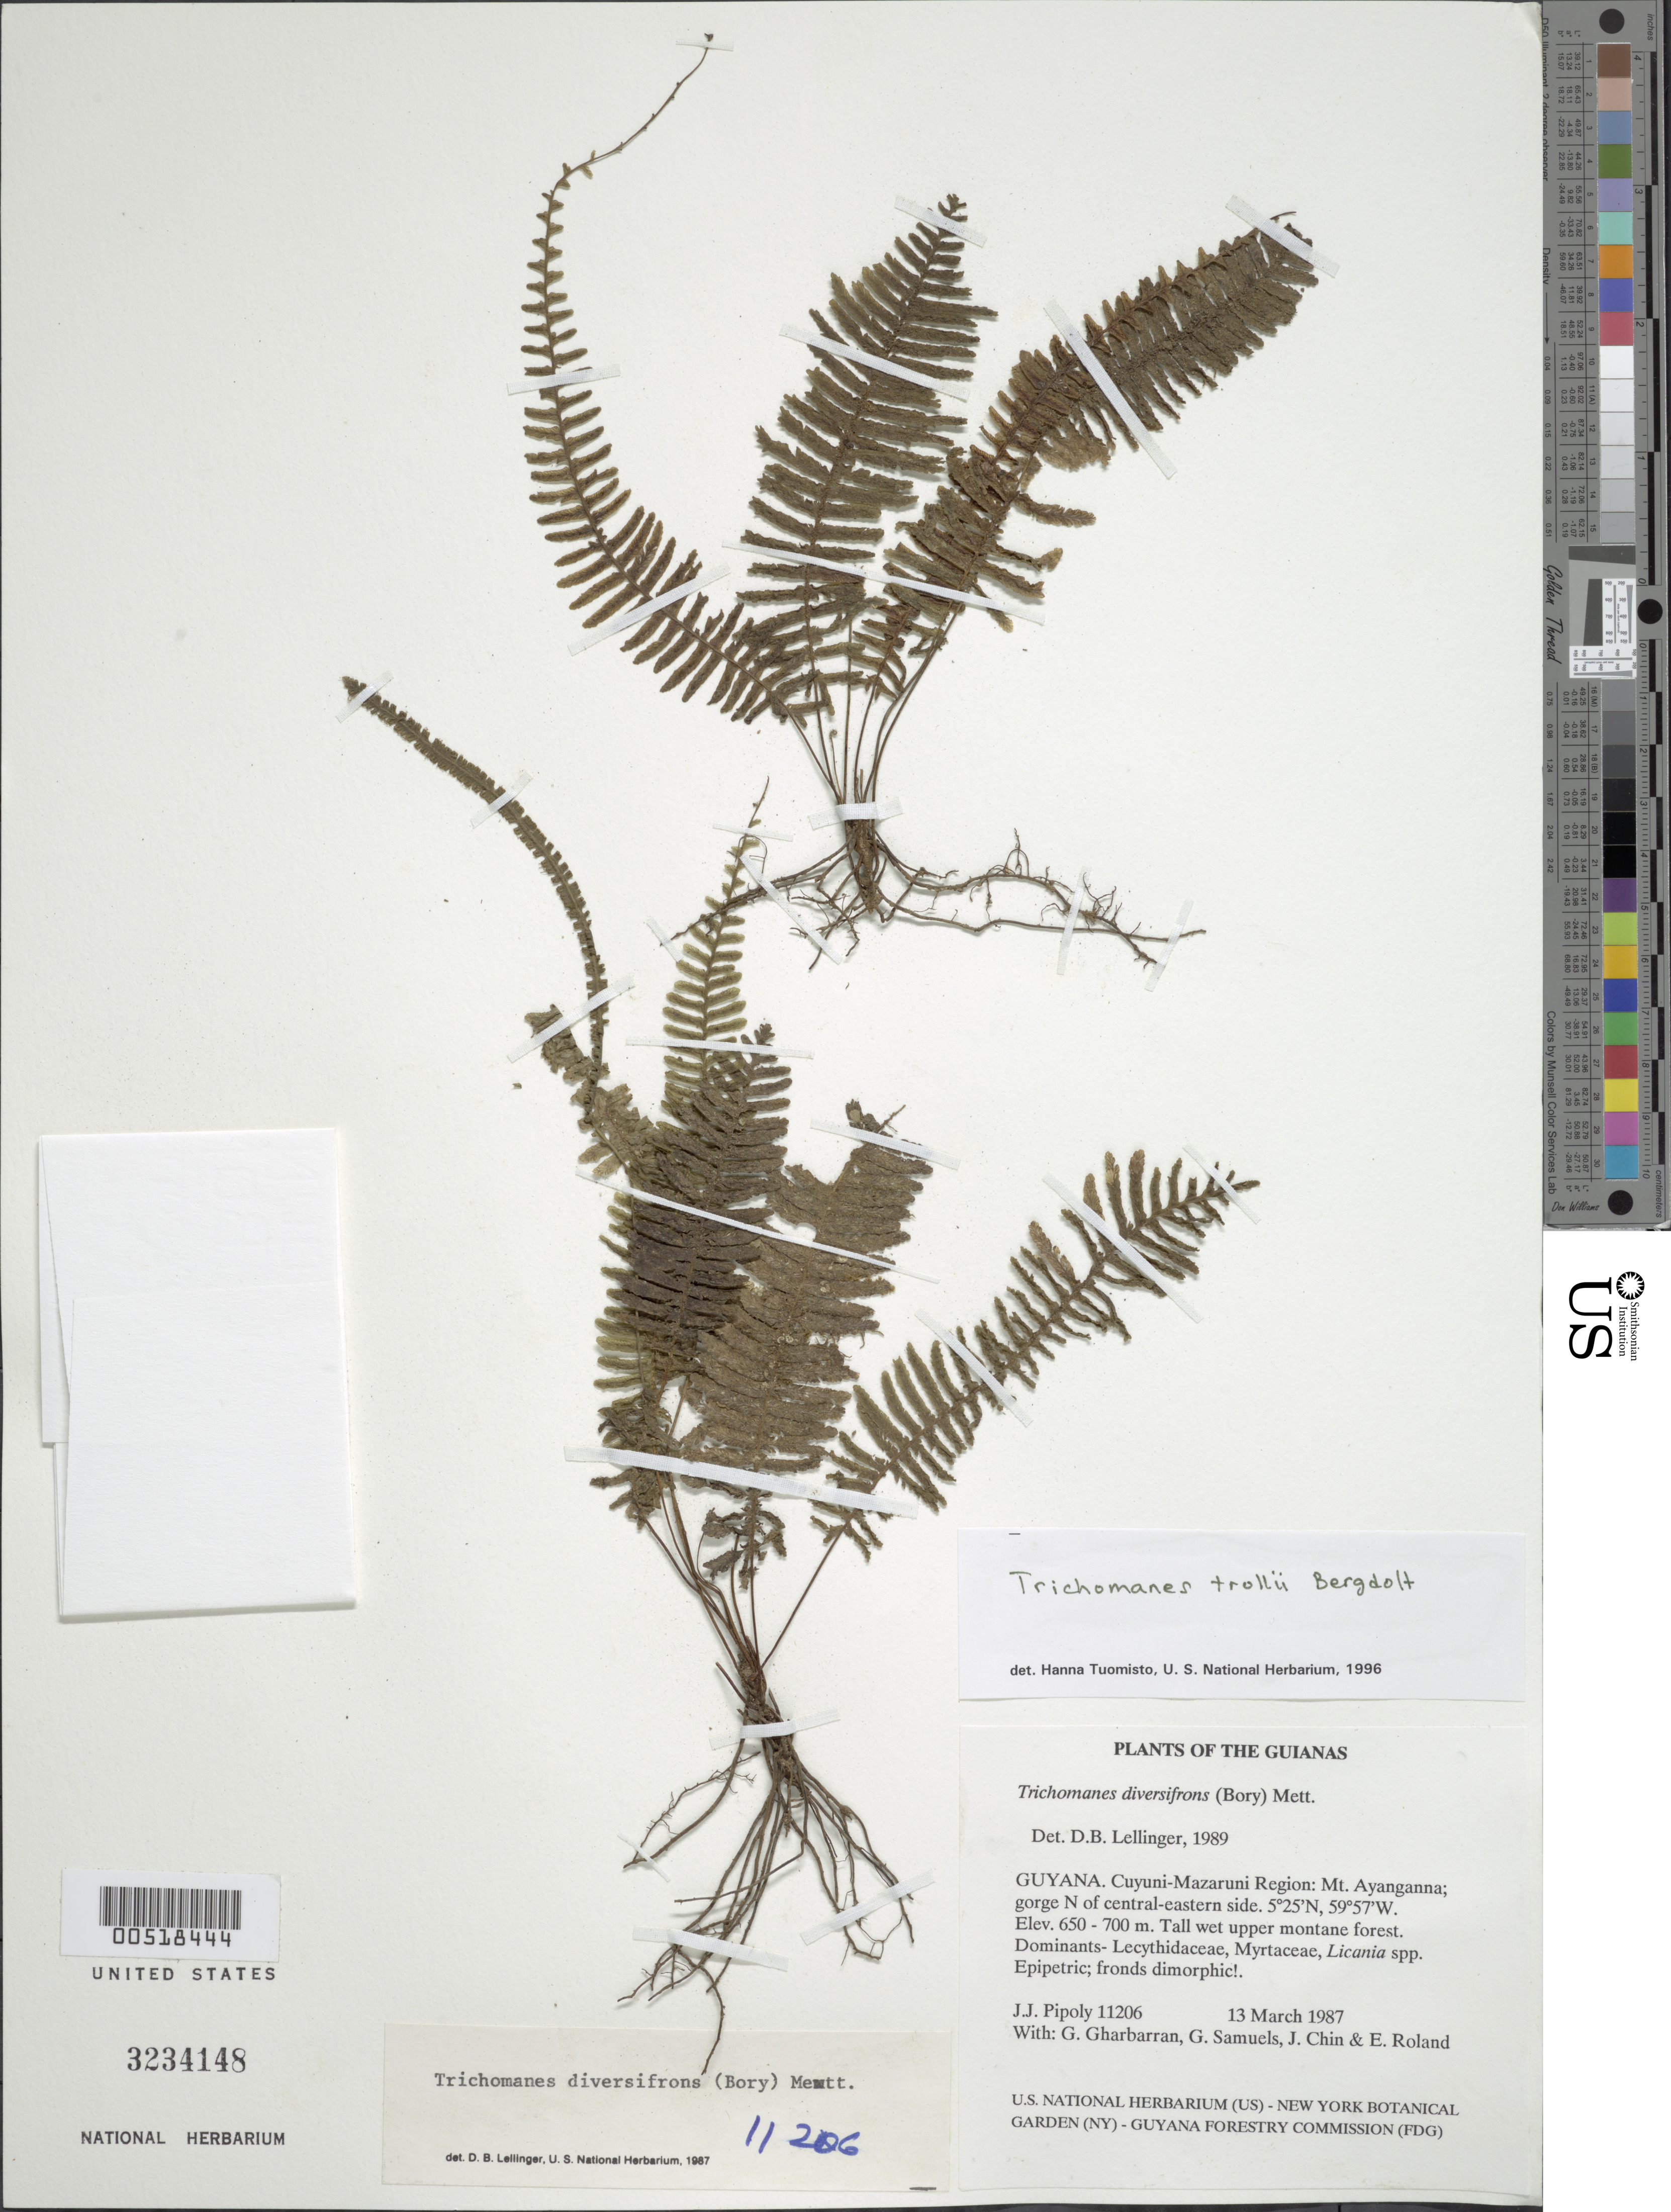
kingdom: Plantae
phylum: Tracheophyta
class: Polypodiopsida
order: Hymenophyllales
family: Hymenophyllaceae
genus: Trichomanes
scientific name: Trichomanes trollii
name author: Bergdolt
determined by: Tuomisto, Hanna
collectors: J. J. Pipoly, G. Gharbarran, G. Samuels, J. Chin & E. Roland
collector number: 11206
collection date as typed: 13 March 1987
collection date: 1987-03-13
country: Guyana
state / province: Cuyuni-Mazaruni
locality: Mt. Ayanganna; gorge N of central-eastern side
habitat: Tall wet upper montane forest. Dominants: Lecythidaceae, Myrtaceae, Licania spp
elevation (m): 650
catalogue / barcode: US 3234148